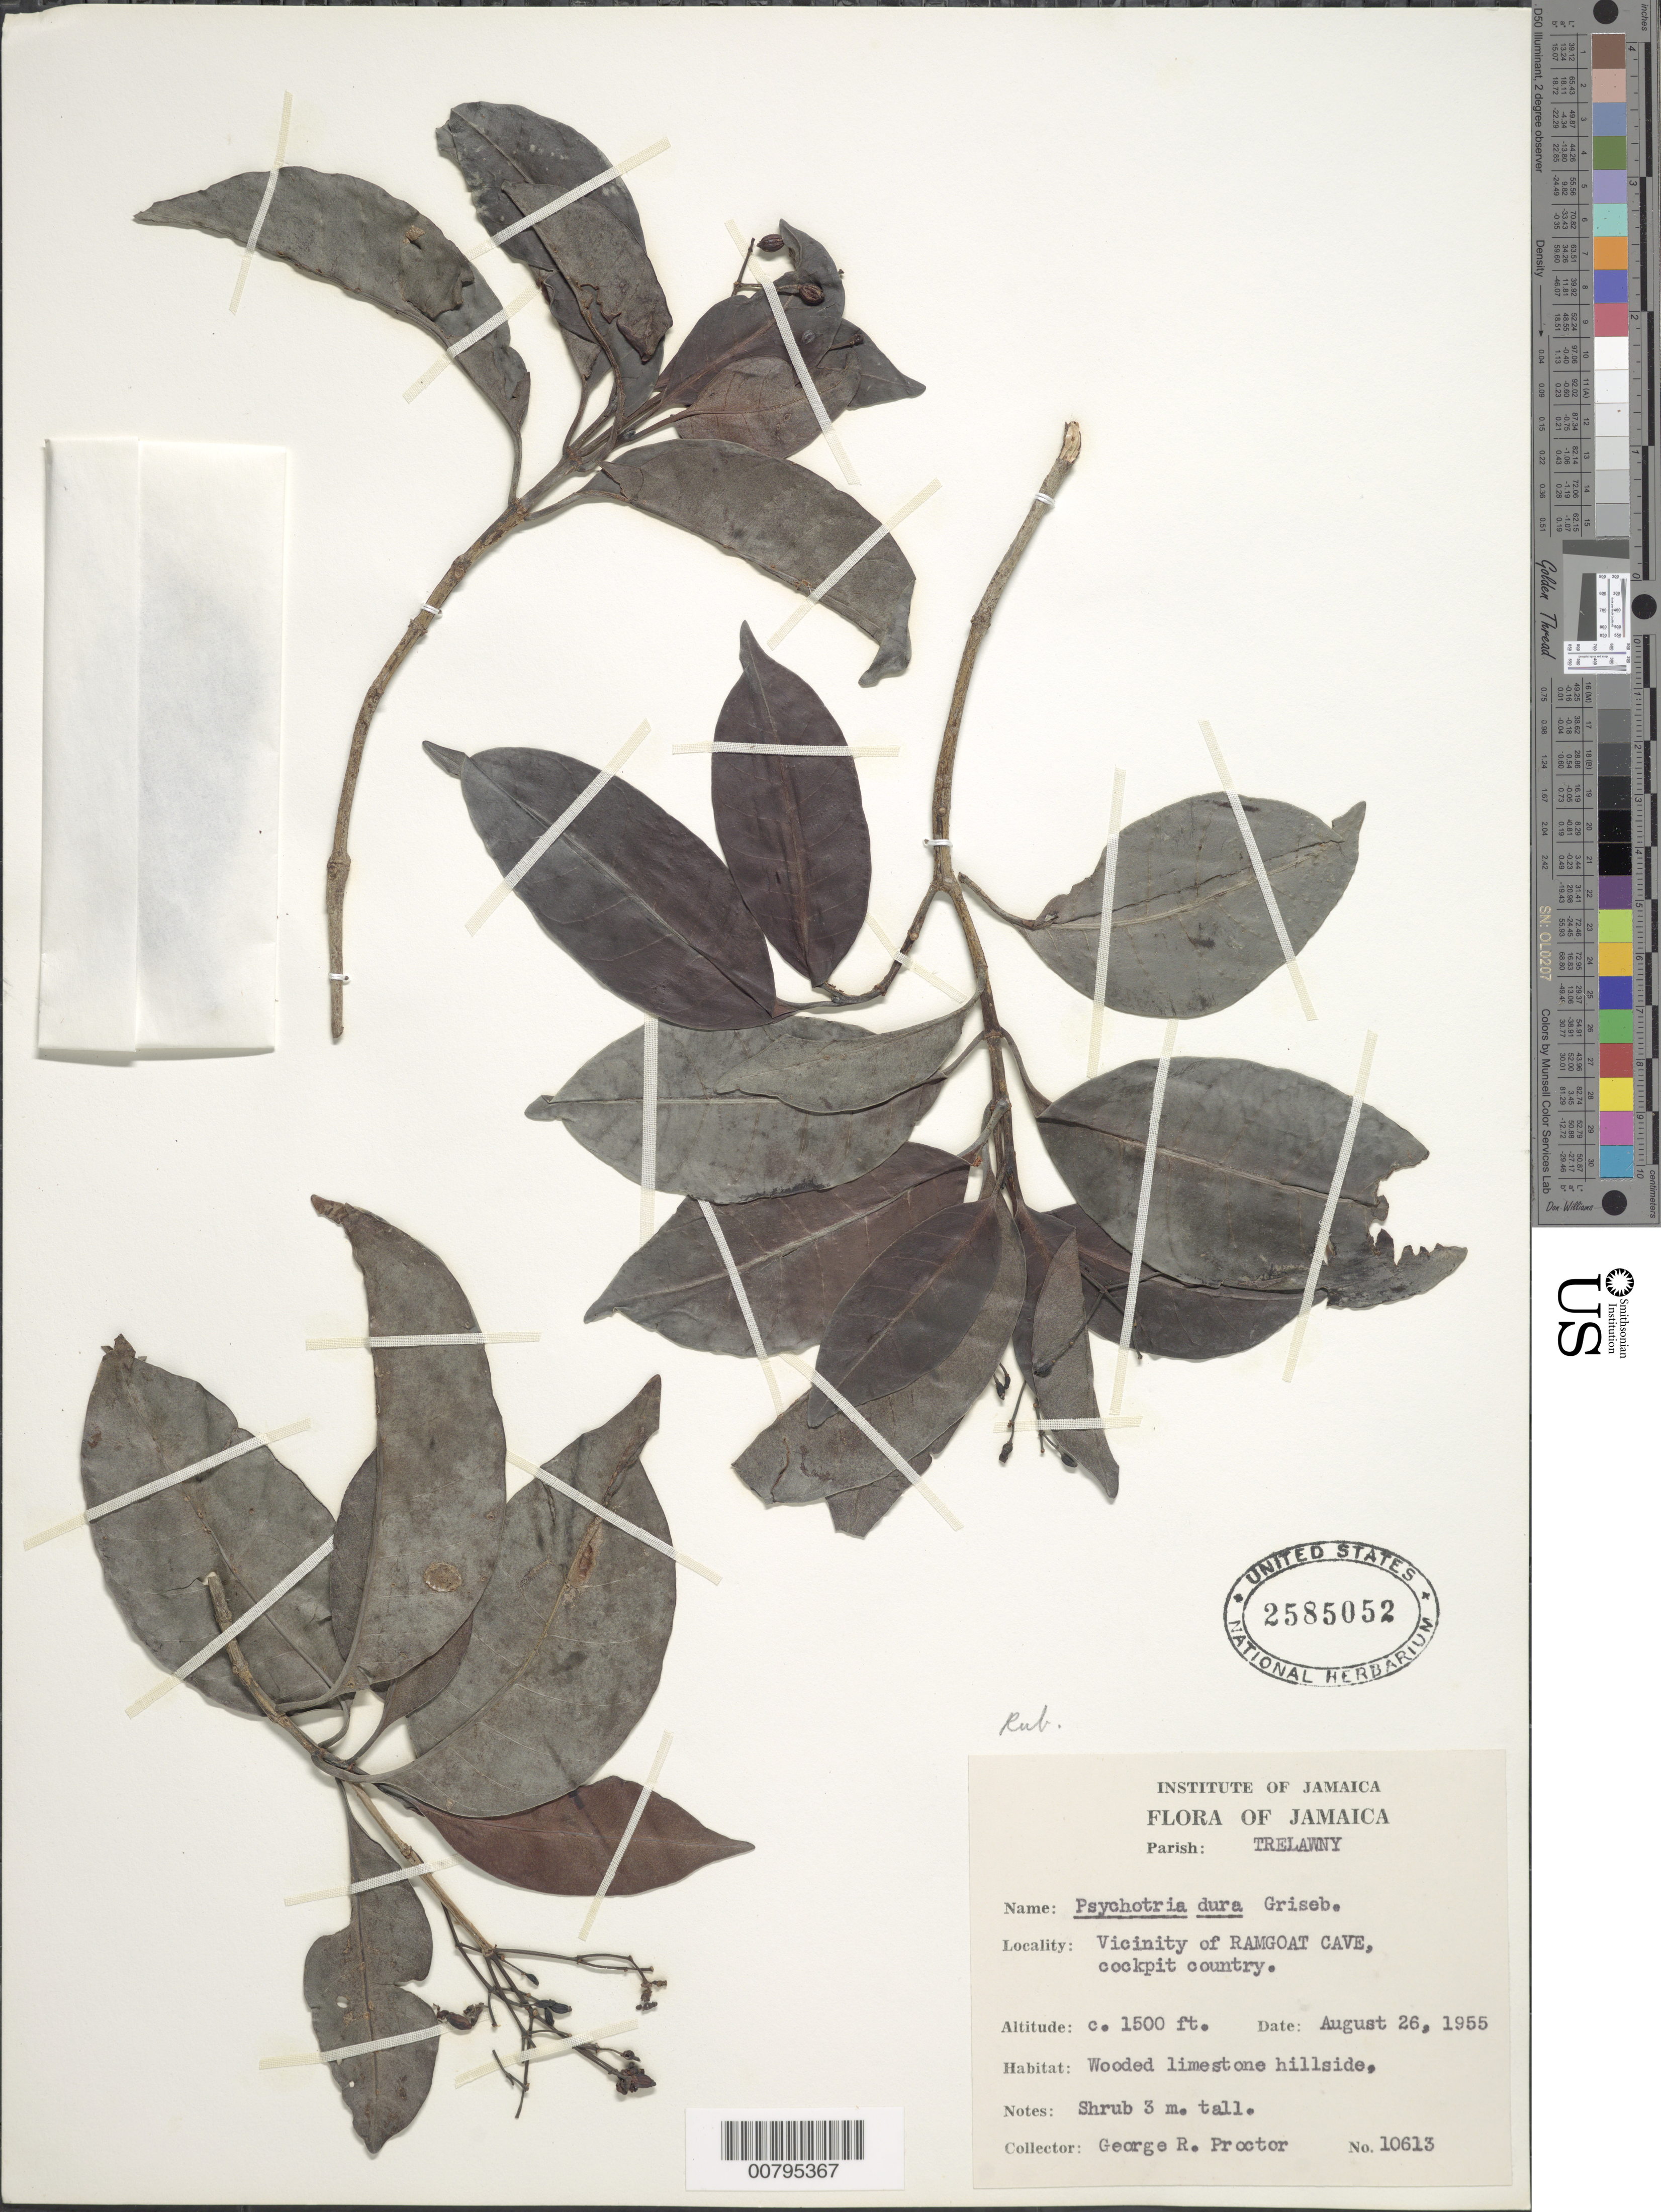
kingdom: Plantae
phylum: Tracheophyta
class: Magnoliopsida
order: Gentianales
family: Rubiaceae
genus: Psychotria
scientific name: Psychotria dura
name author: Sw. ex Griseb.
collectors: G. R. Proctor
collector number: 10613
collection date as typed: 26 Aug 1955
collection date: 1955-08-26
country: Jamaica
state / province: Trelawny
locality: Vicinity of Ramgoat Cave, Cockpit Country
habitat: Wooded limestone hillside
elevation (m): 457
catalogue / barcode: US 2585052